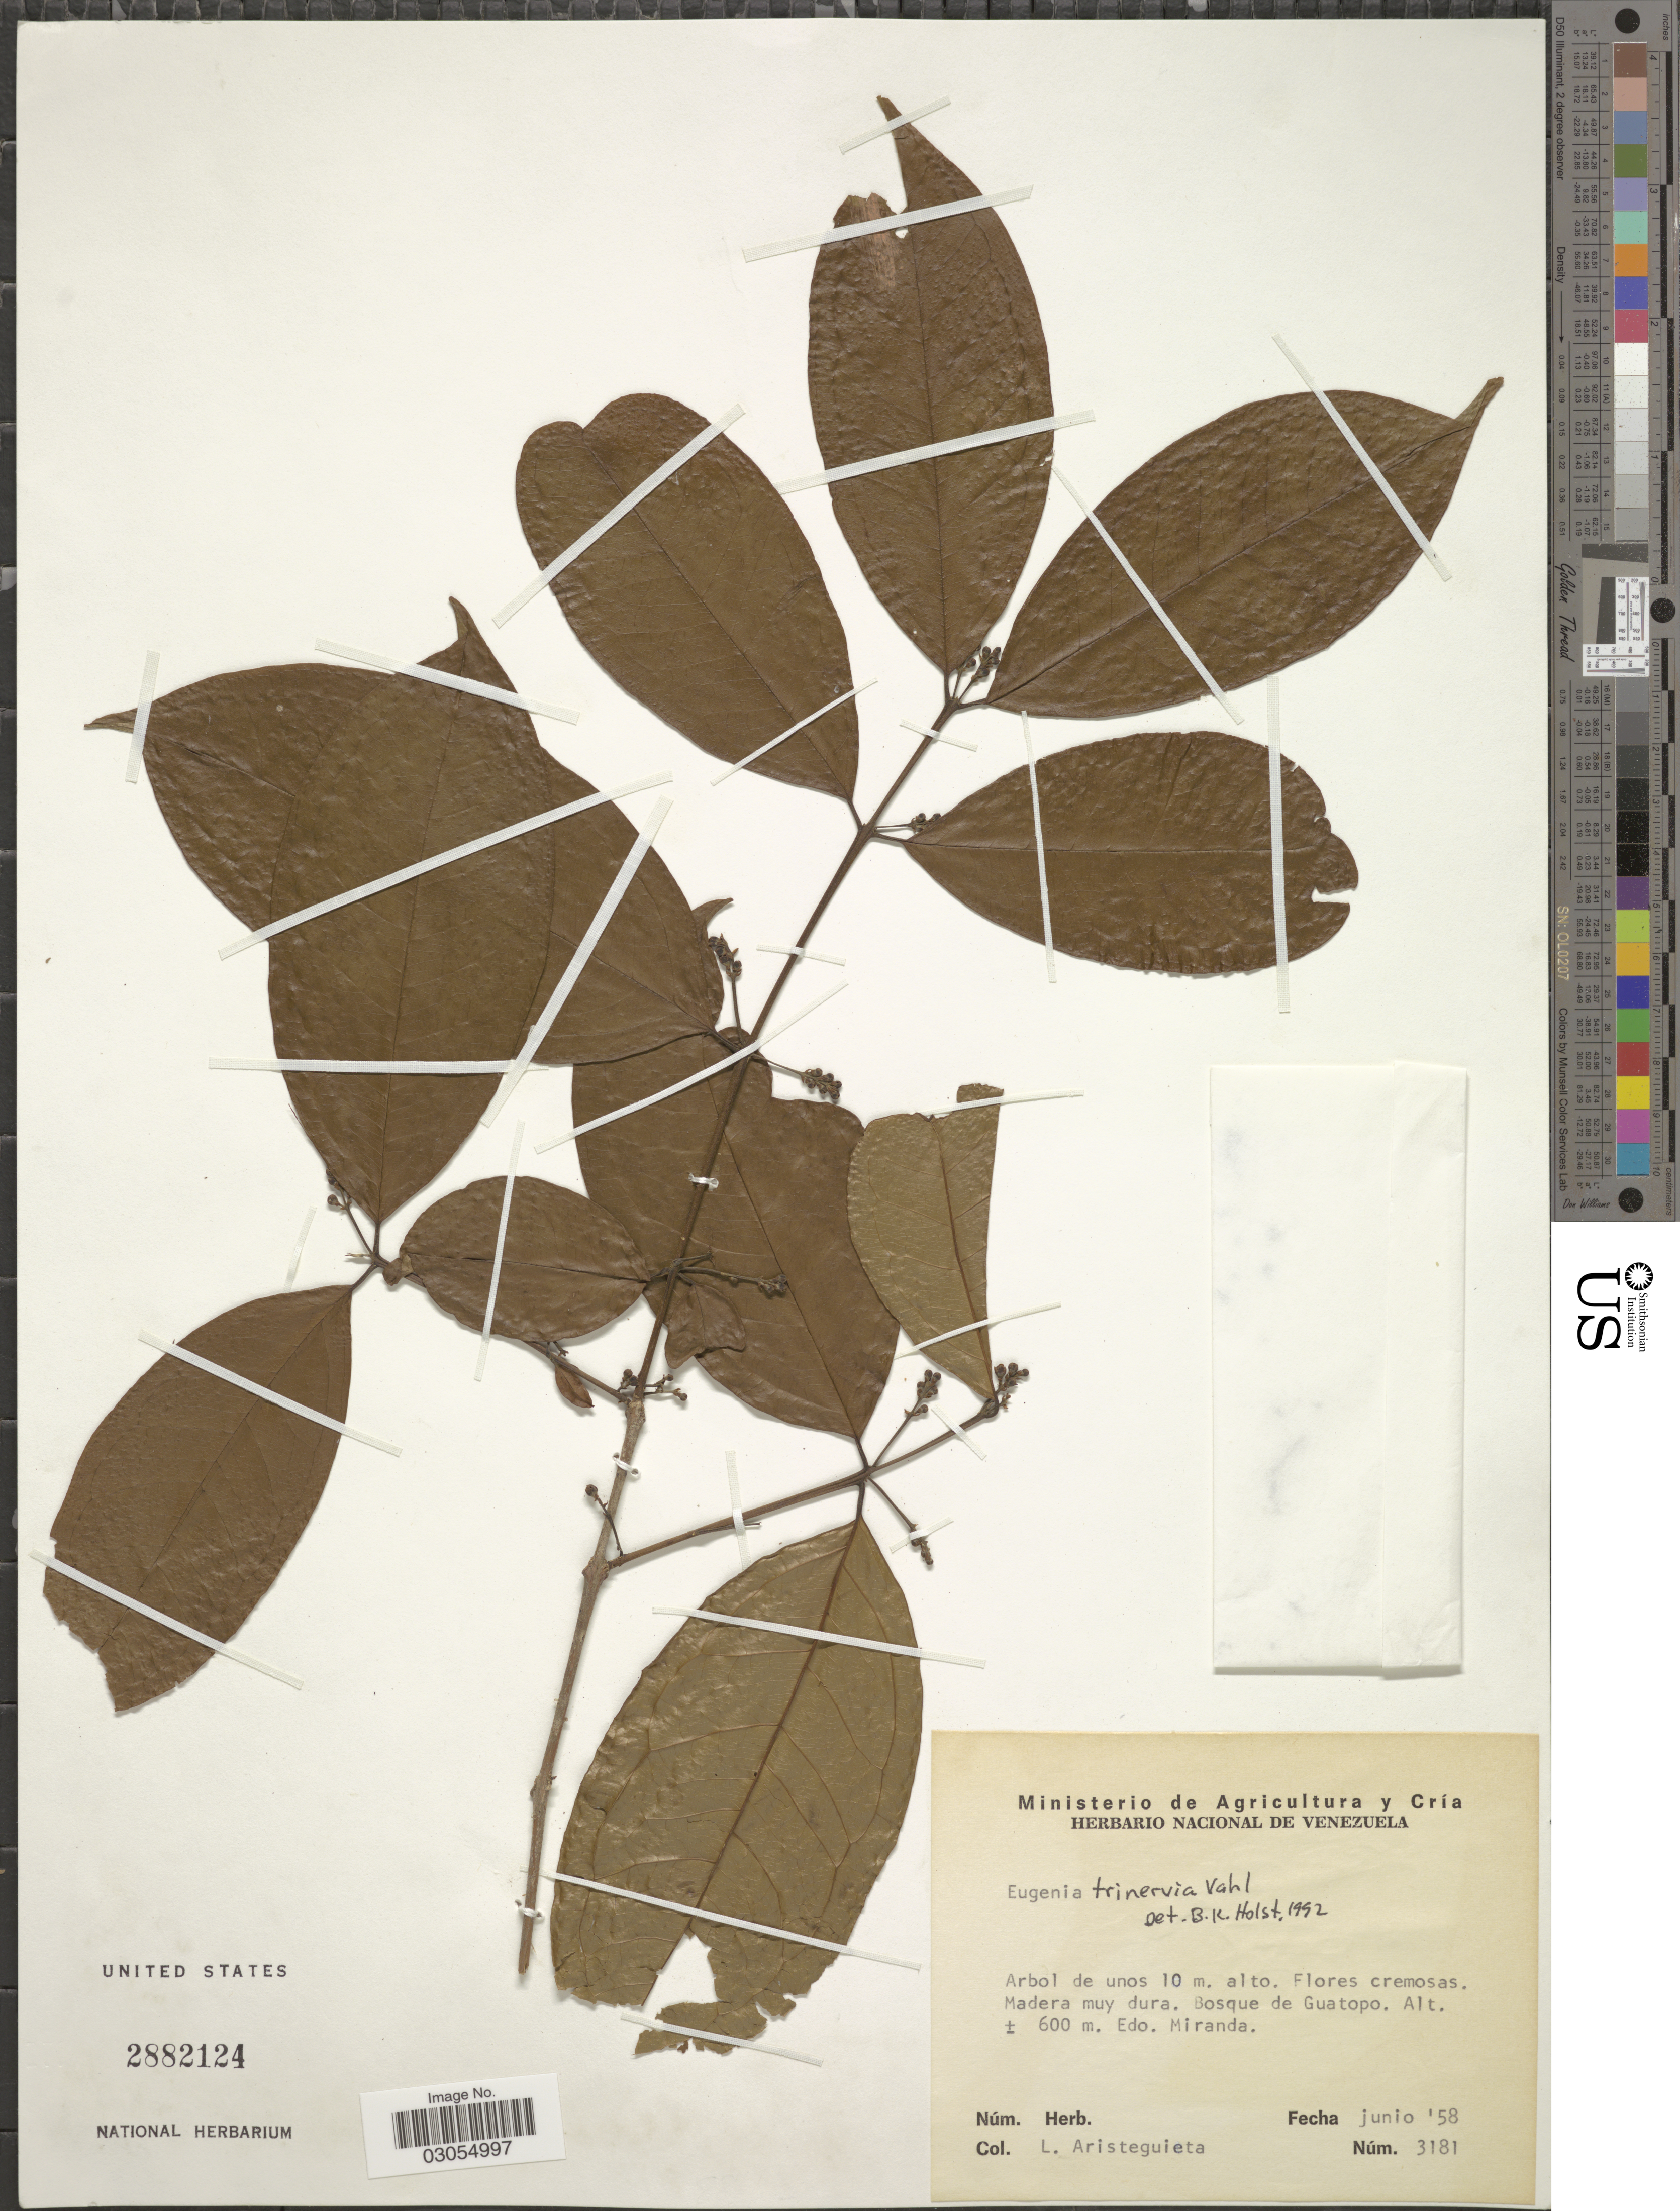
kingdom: Plantae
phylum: Tracheophyta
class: Magnoliopsida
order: Myrtales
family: Myrtaceae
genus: Eugenia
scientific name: Eugenia trinervia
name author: Vahl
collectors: L. Aristeguieta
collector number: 3181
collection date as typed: Transcribed d/m/y: /6/58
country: Venezuela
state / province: Miranda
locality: Madera muy dura. Bosque de Guatopo, Edo. Miranda.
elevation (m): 600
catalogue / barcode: US 2882124